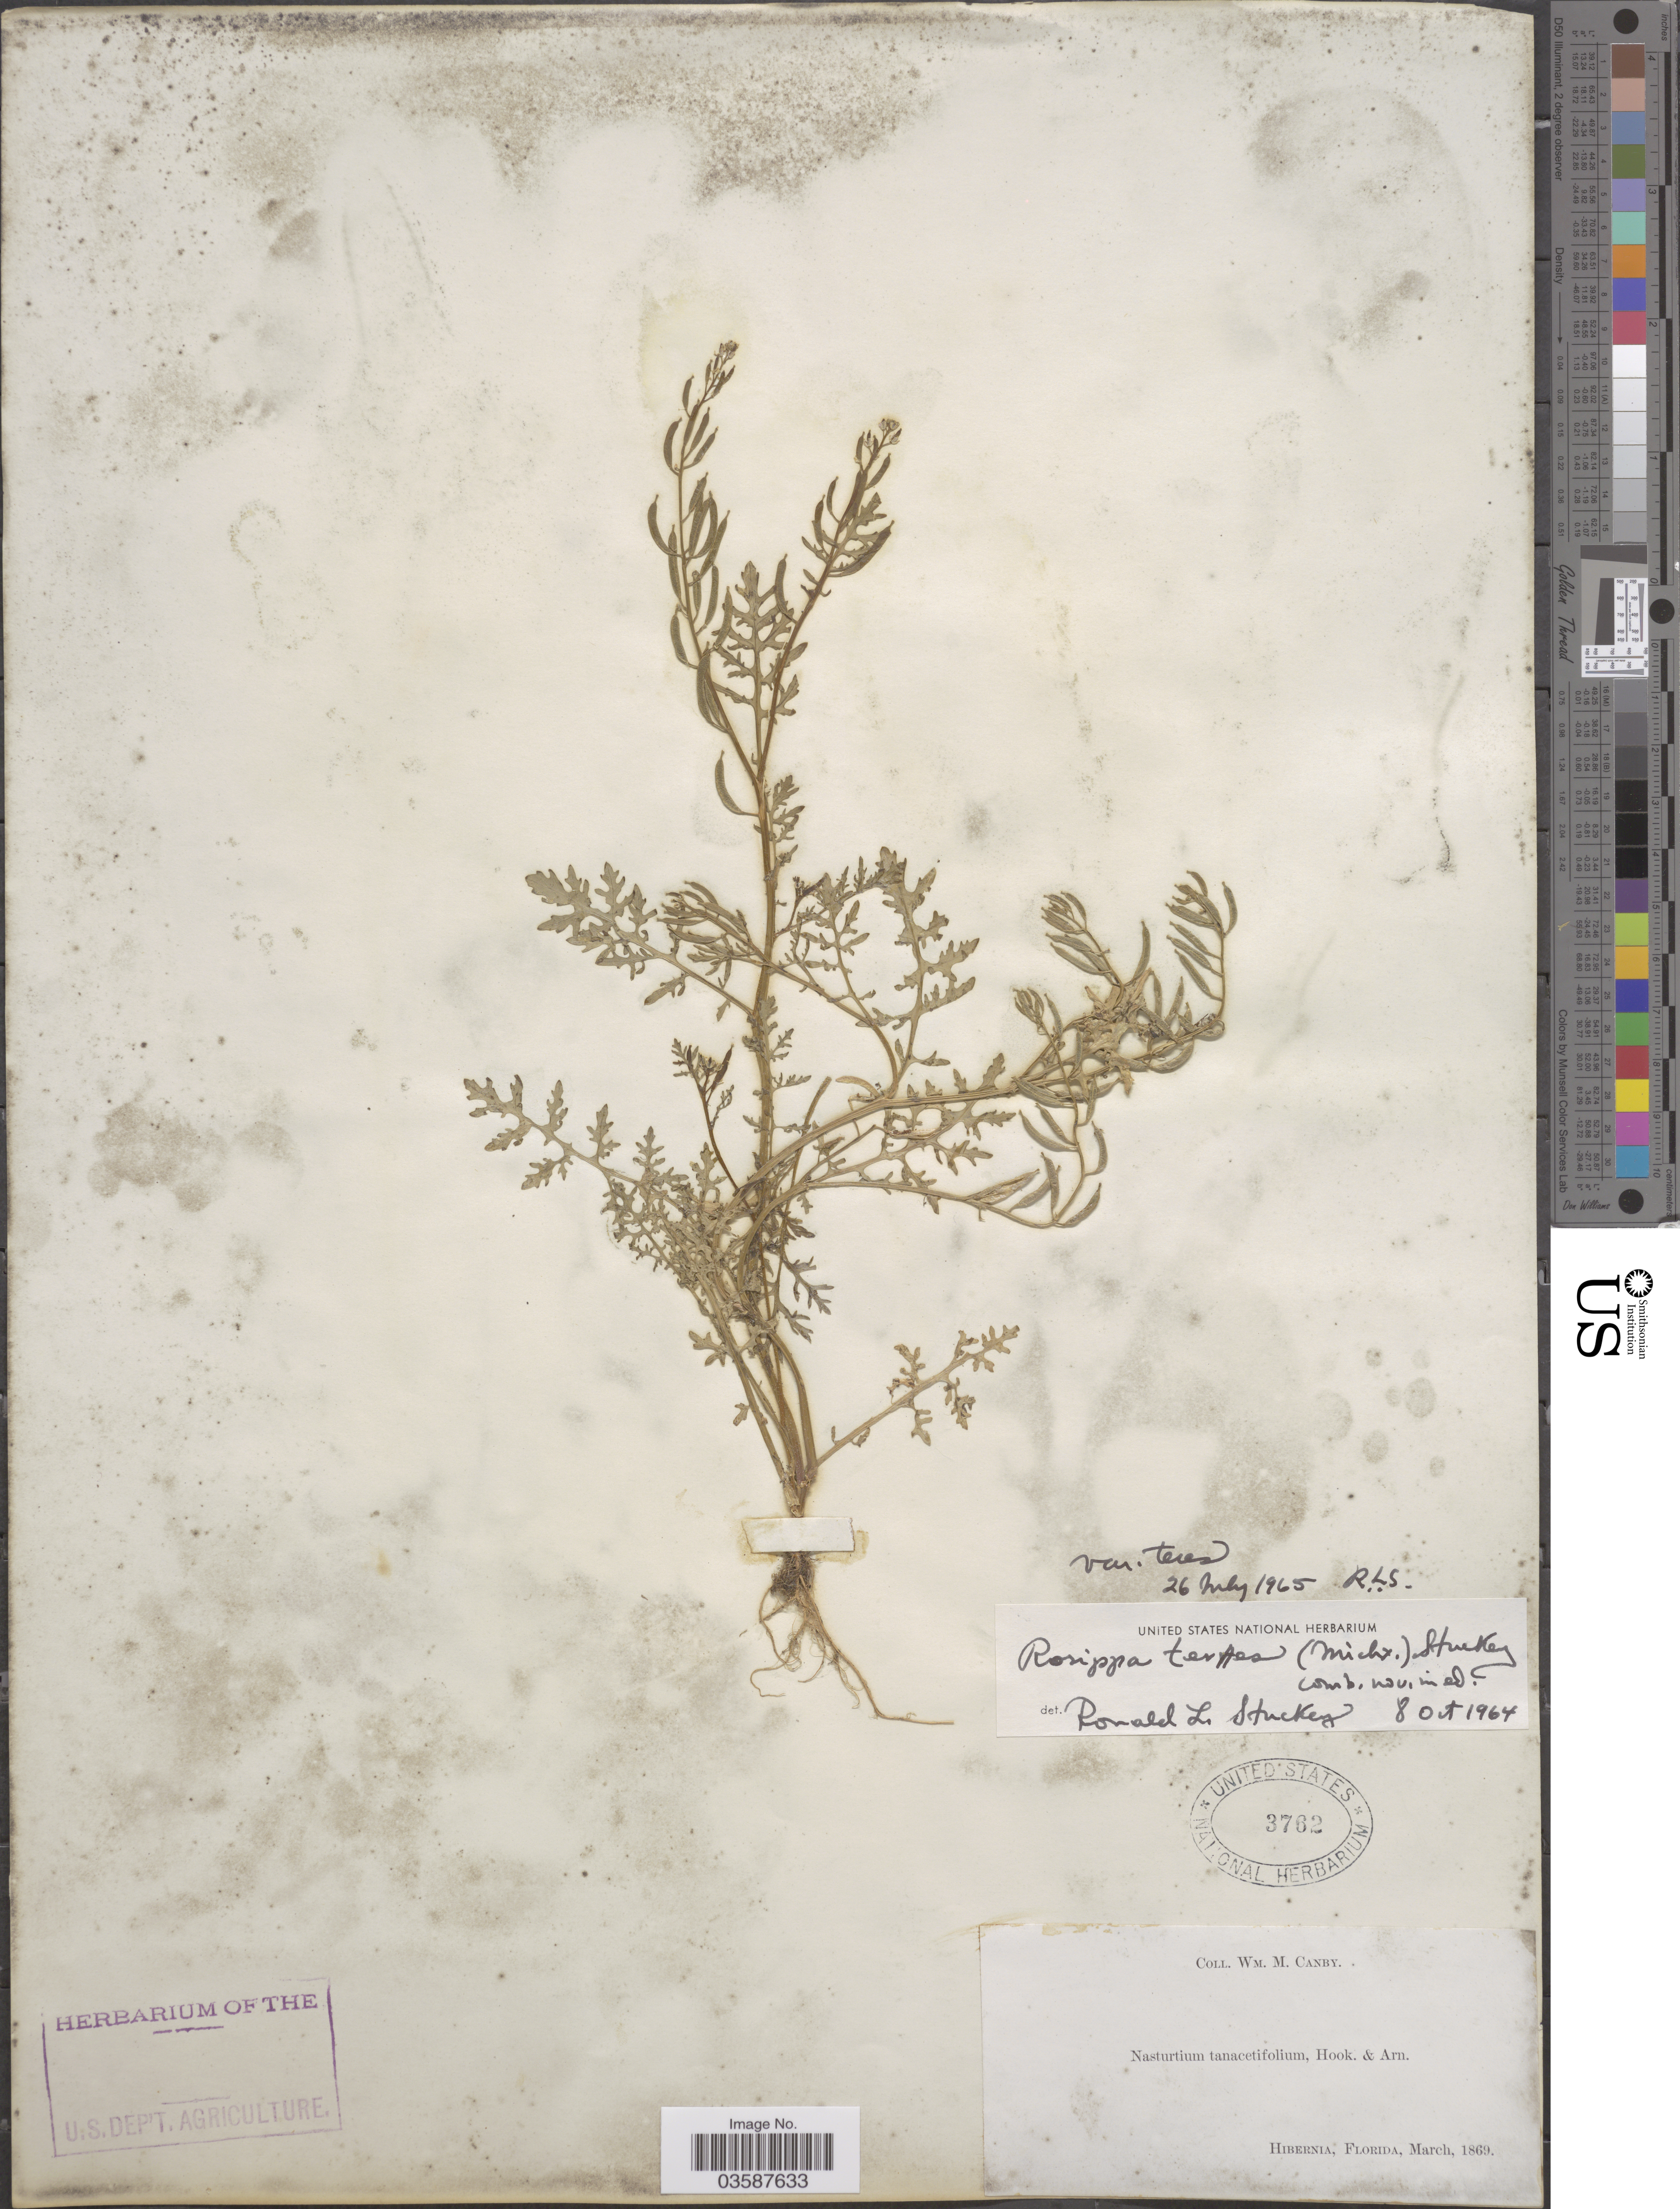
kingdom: Plantae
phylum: Tracheophyta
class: Magnoliopsida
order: Brassicales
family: Brassicaceae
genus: Rorippa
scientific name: Rorippa teres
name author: (Michx.) Stuckey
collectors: W. M. Canby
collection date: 1869-03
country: United States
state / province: Florida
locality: Hibernia.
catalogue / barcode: US 3762